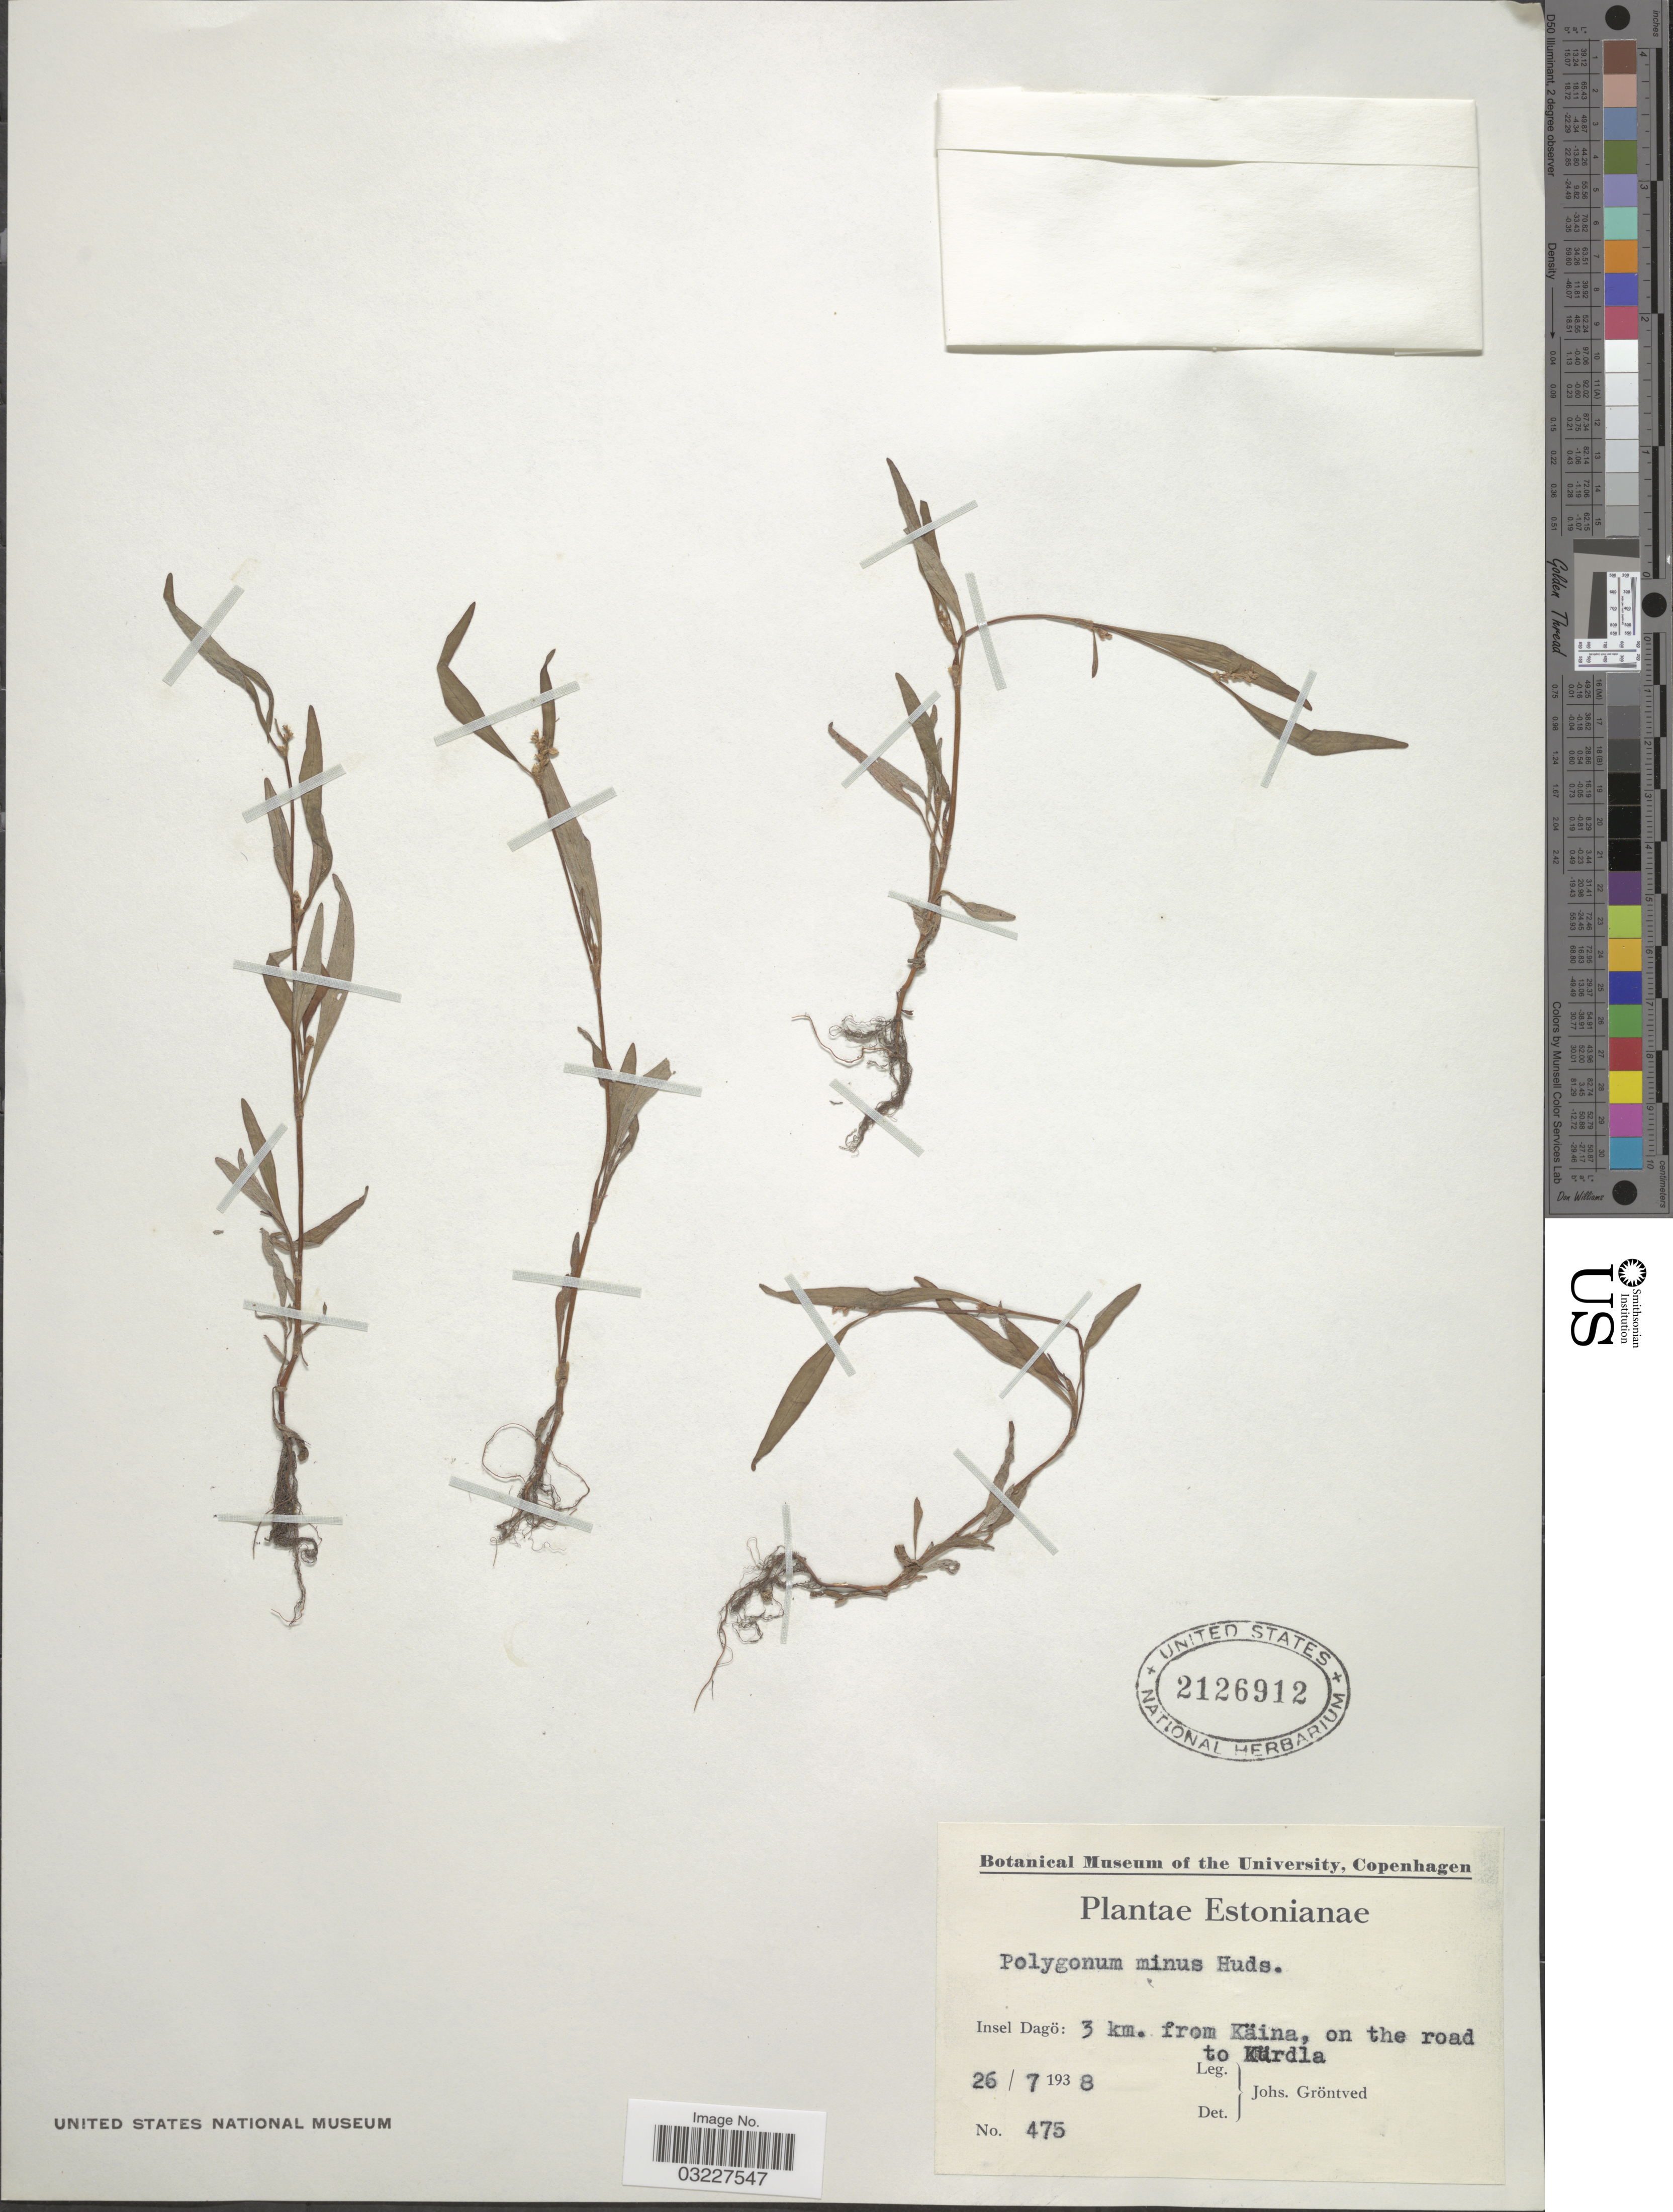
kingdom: Plantae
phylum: Tracheophyta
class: Magnoliopsida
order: Caryophyllales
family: Polygonaceae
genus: Polygonum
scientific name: Polygonum minus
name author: Huds.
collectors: J. Gröntved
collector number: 475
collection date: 1938-07-26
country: Estonia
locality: Insel Dagö: 3 km. from Käina, on the road to Kürdla.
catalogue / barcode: US 2126912